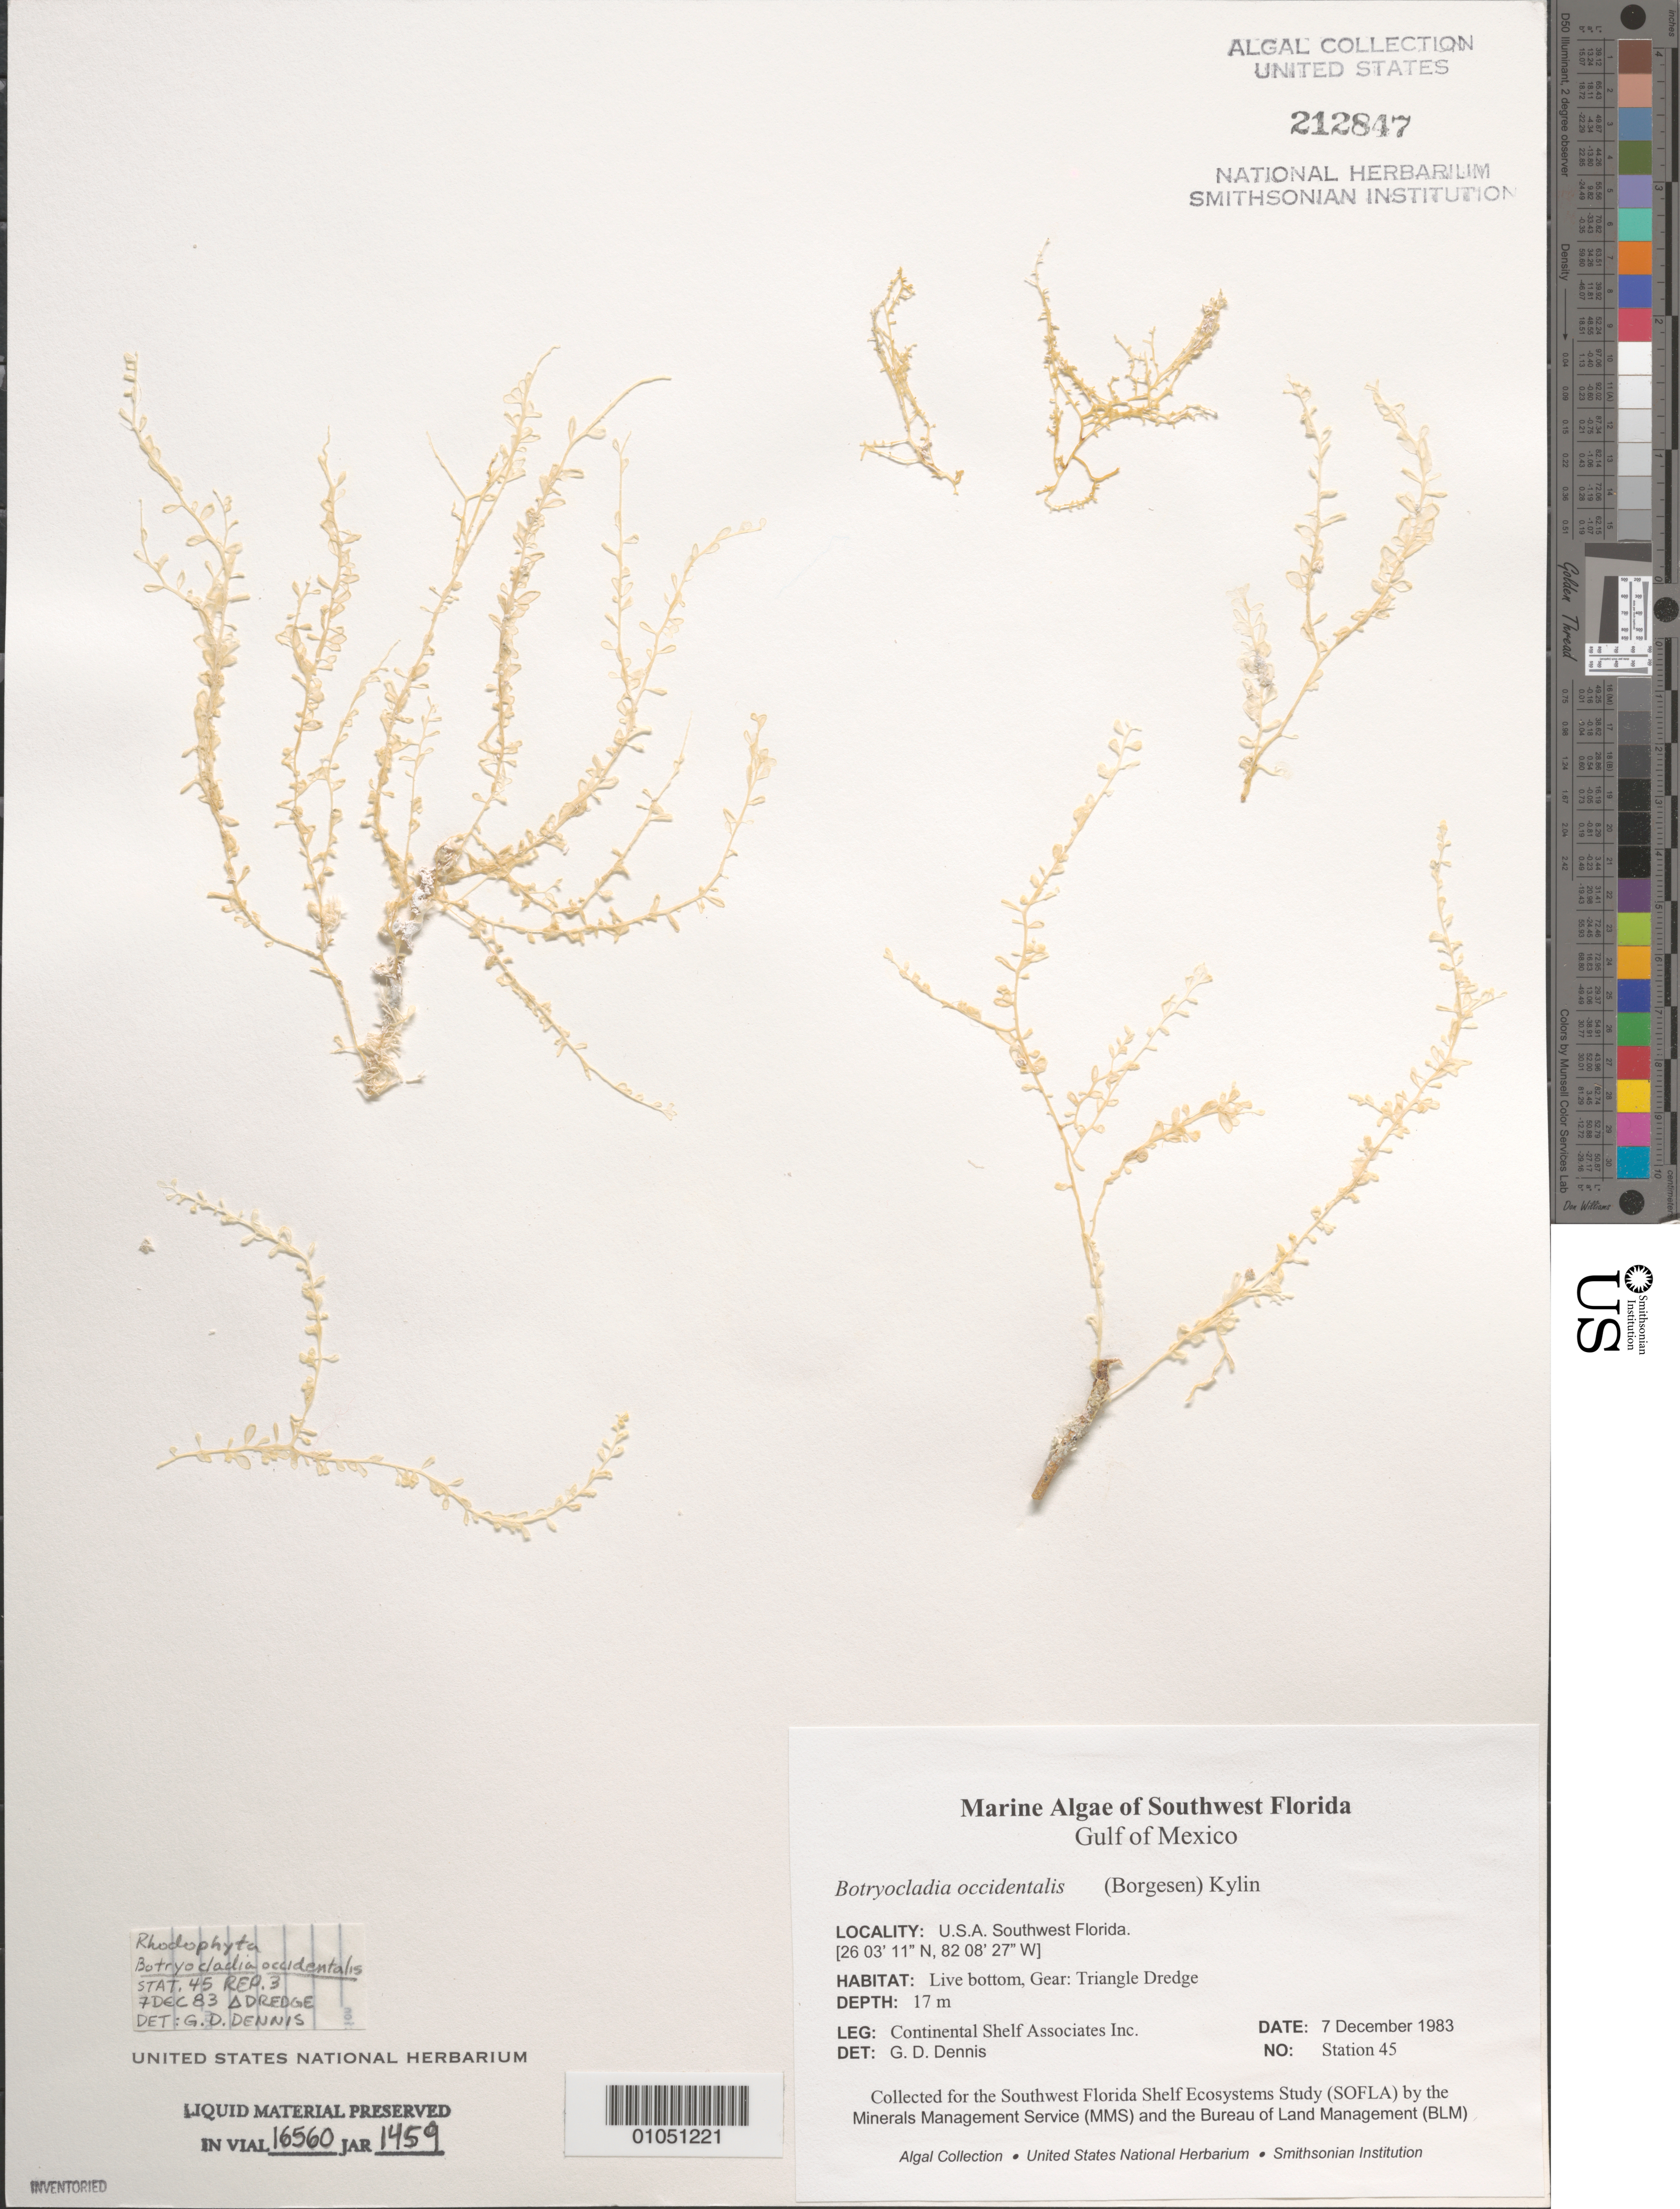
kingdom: Plantae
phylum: Rhodophyta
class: Florideophyceae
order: Rhodymeniales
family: Rhodymeniaceae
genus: Botryocladia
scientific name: Botryocladia occidentalis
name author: (Børgesen) Kylin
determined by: Dennis, G. D.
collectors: Continental Shelf Associates Inc.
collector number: Station 45 Repl 3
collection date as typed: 07 Dec 1983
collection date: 1983-12-07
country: United States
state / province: Florida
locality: Gulf of Mexico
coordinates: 26 03'11"N, 82 08'27"W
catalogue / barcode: US 212847